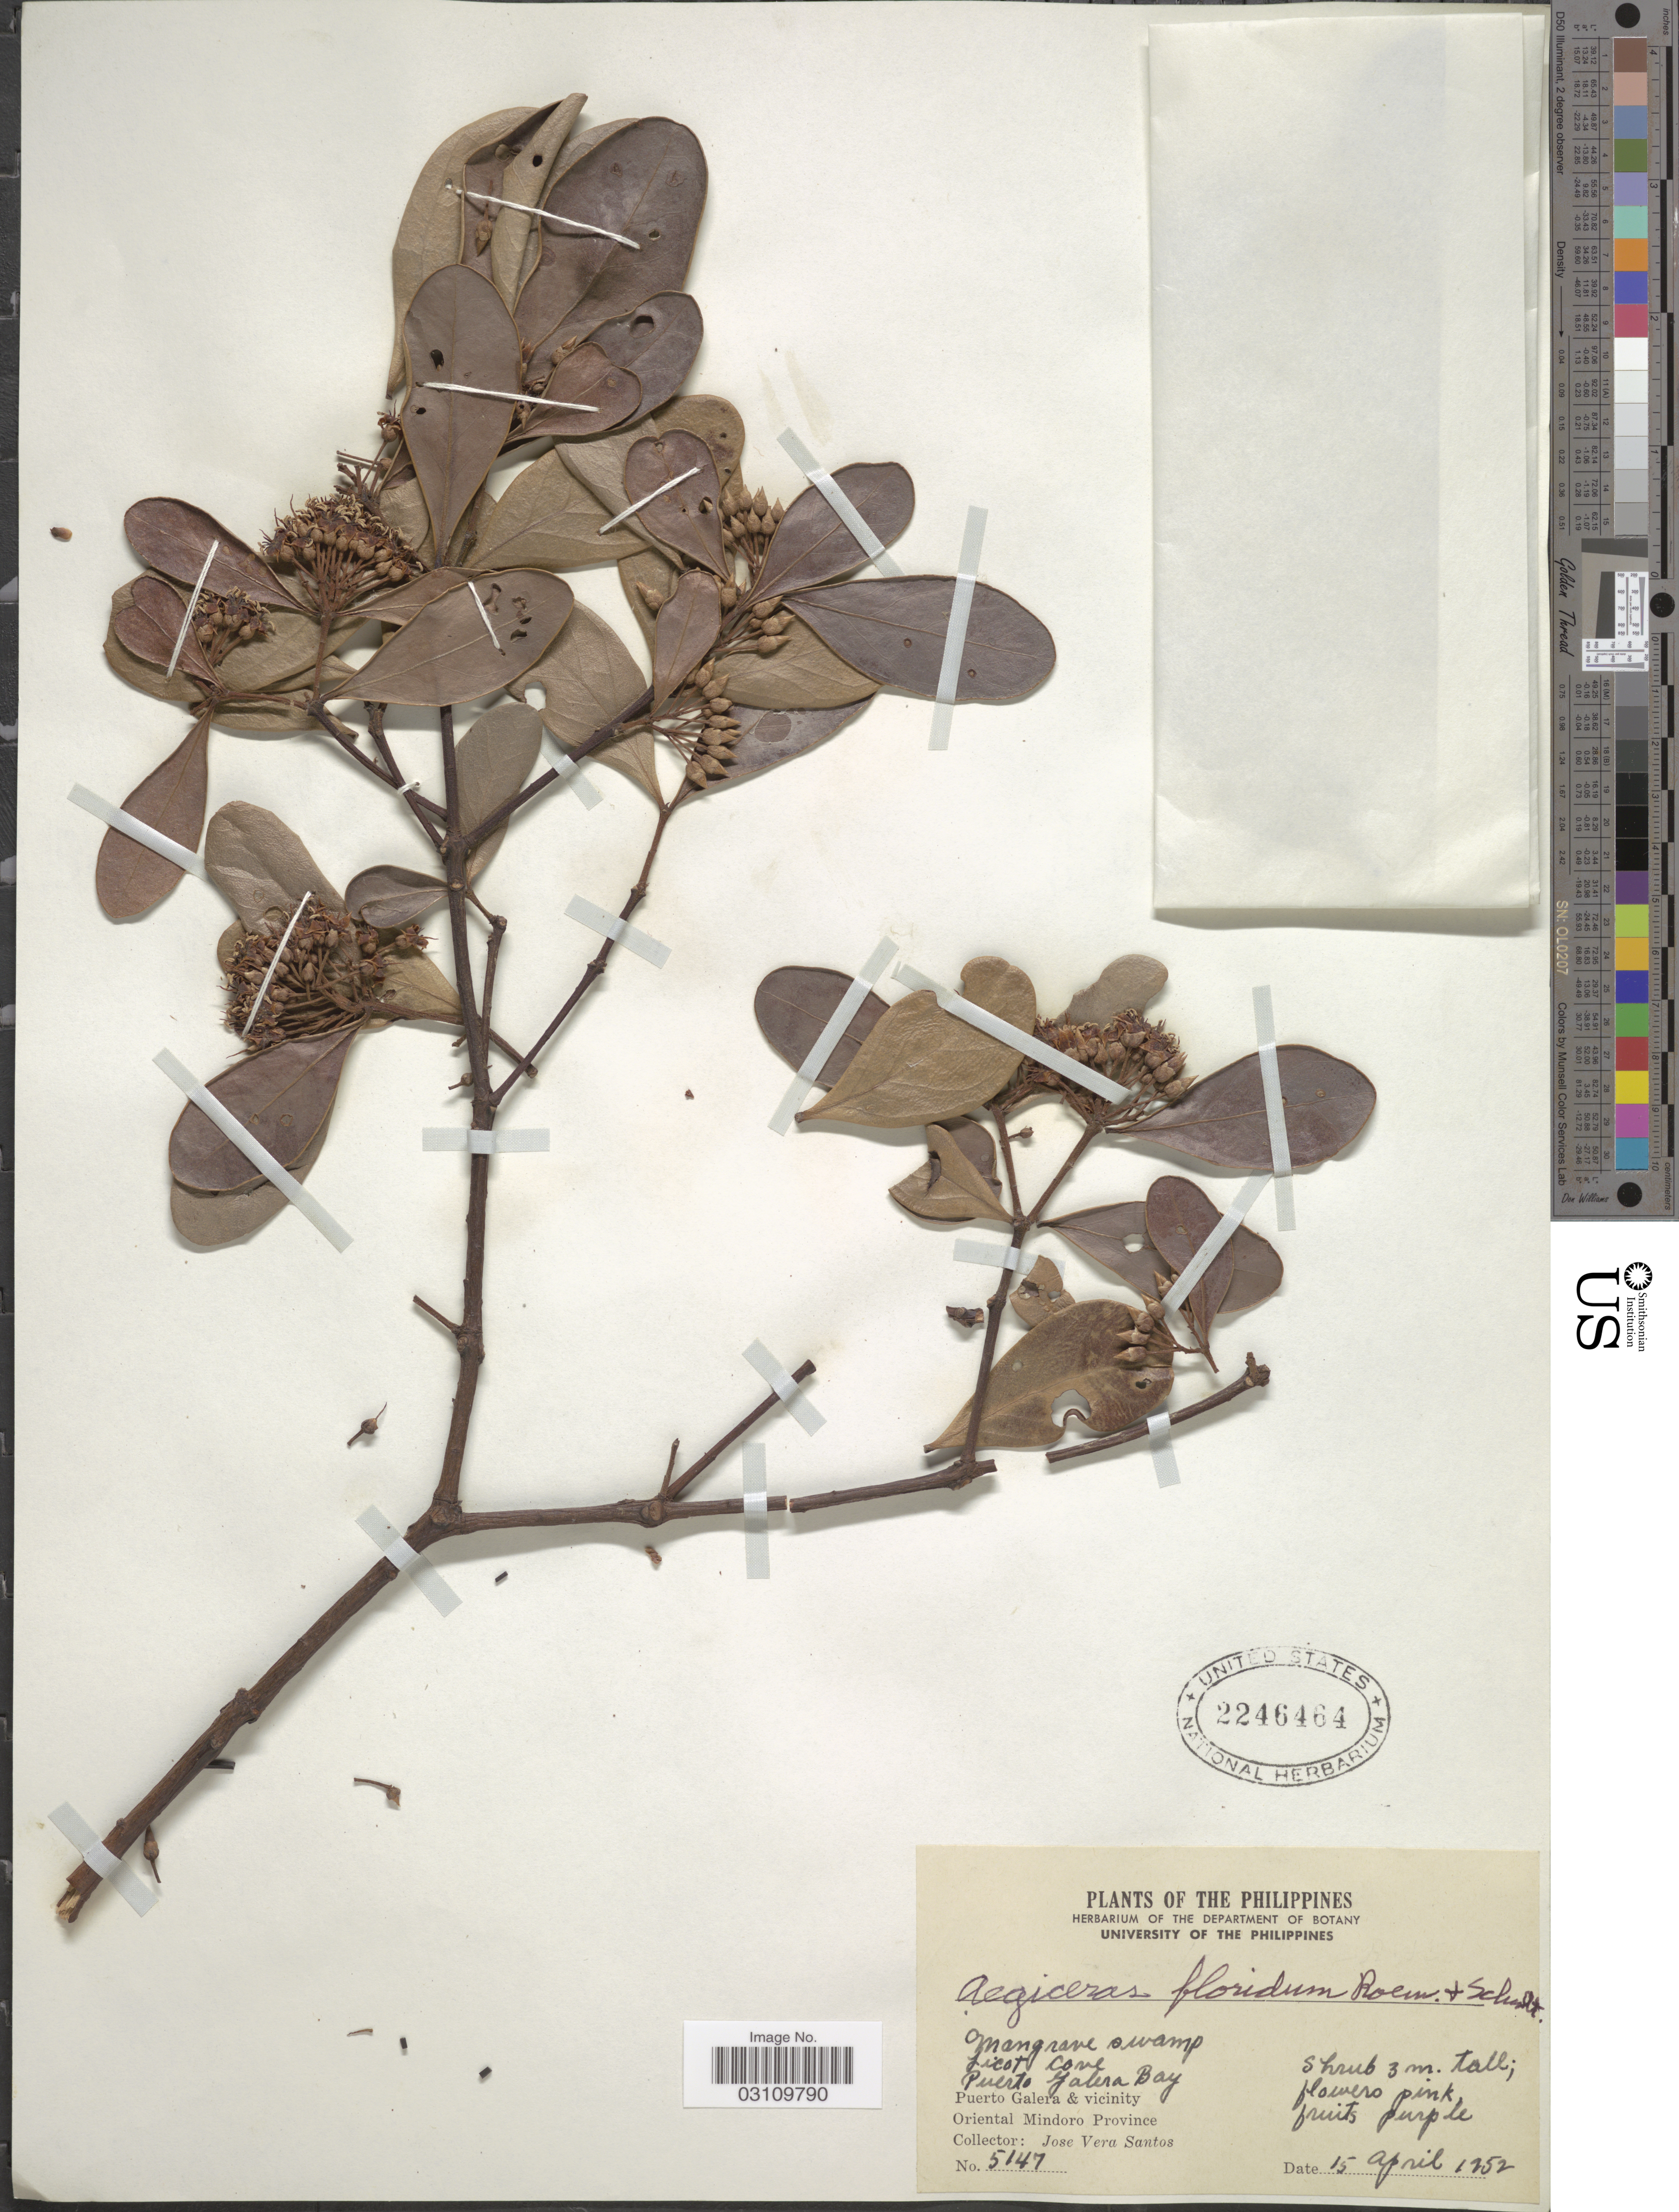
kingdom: Plantae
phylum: Tracheophyta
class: Magnoliopsida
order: Ericales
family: Primulaceae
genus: Aegiceras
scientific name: Aegiceras floridum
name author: Roem. & Schult.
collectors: J. V. Santos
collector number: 5147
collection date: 1952-04-15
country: Philippines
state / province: Mimaropa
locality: Mangrove swamp, Licot Cone, Puerto Galera Bay, Puerto Galera & vicinity, Oriental Mindoro Province.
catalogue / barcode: US 2246464